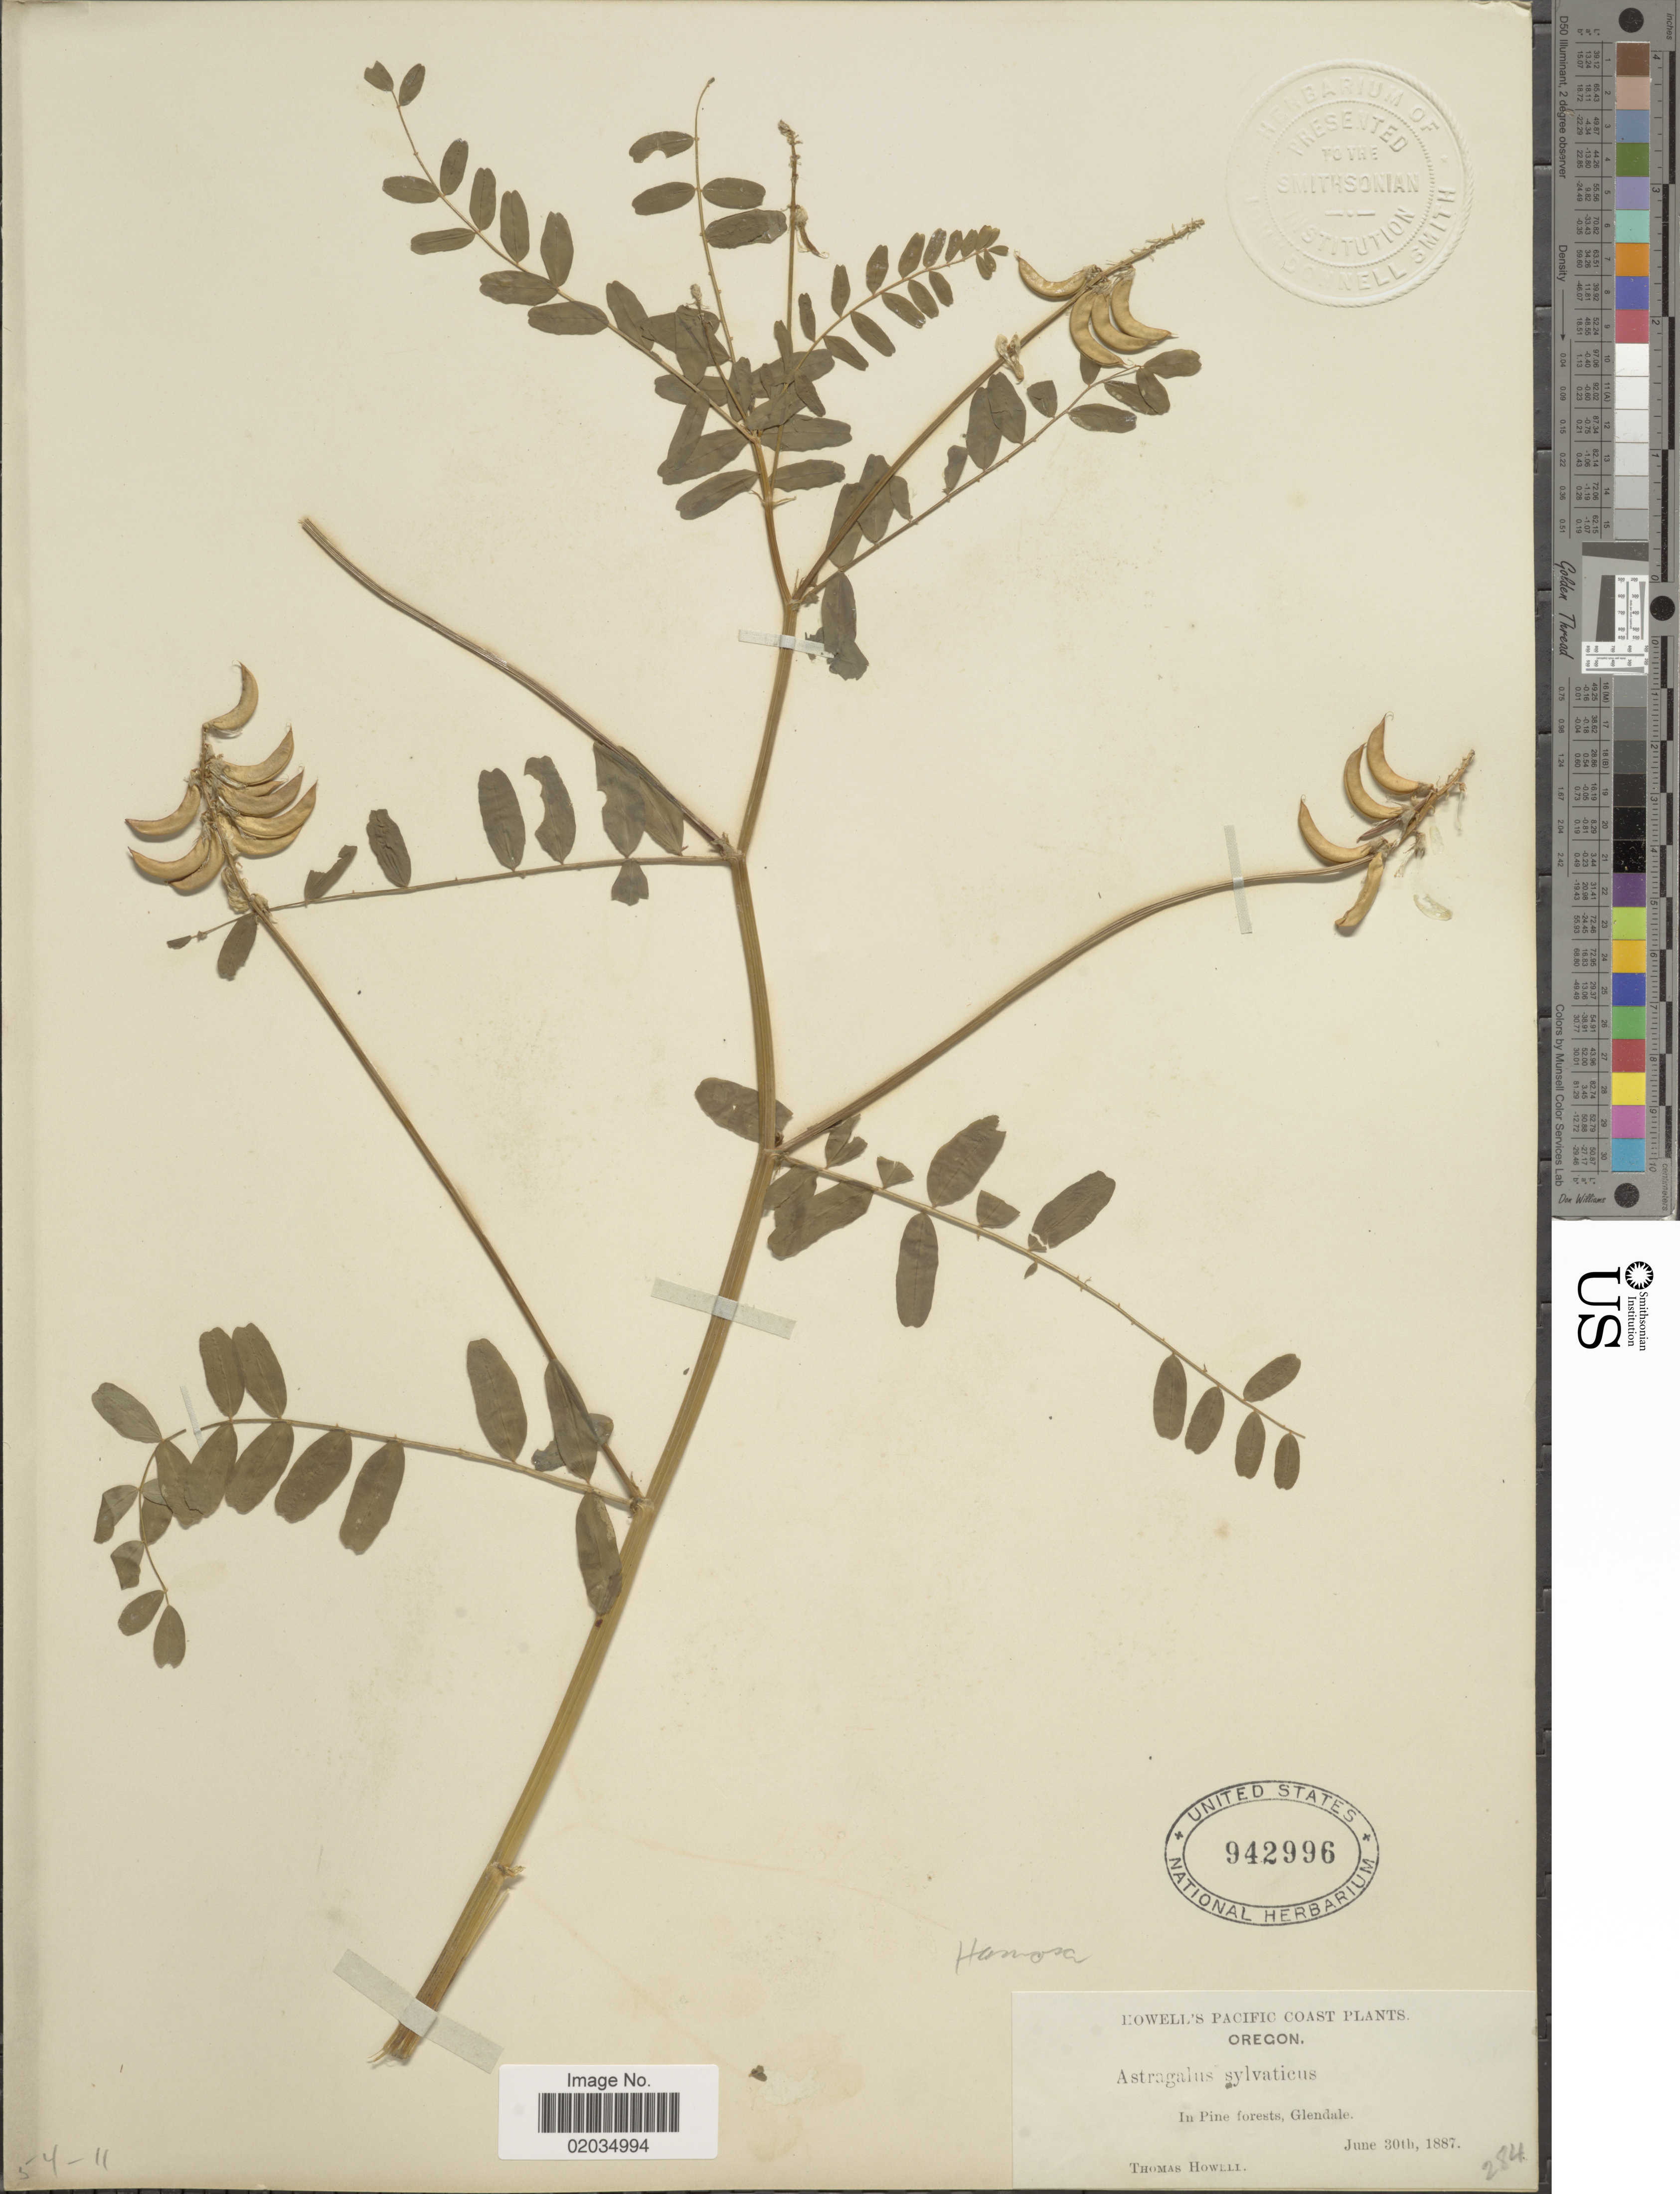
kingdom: Plantae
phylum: Tracheophyta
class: Magnoliopsida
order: Fabales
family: Fabaceae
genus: Astragalus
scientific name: Astragalus sylvaticus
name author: Willd.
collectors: T. Howell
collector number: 284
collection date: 1887-06-30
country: United States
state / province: Oregon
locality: Glendale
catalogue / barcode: US 942996